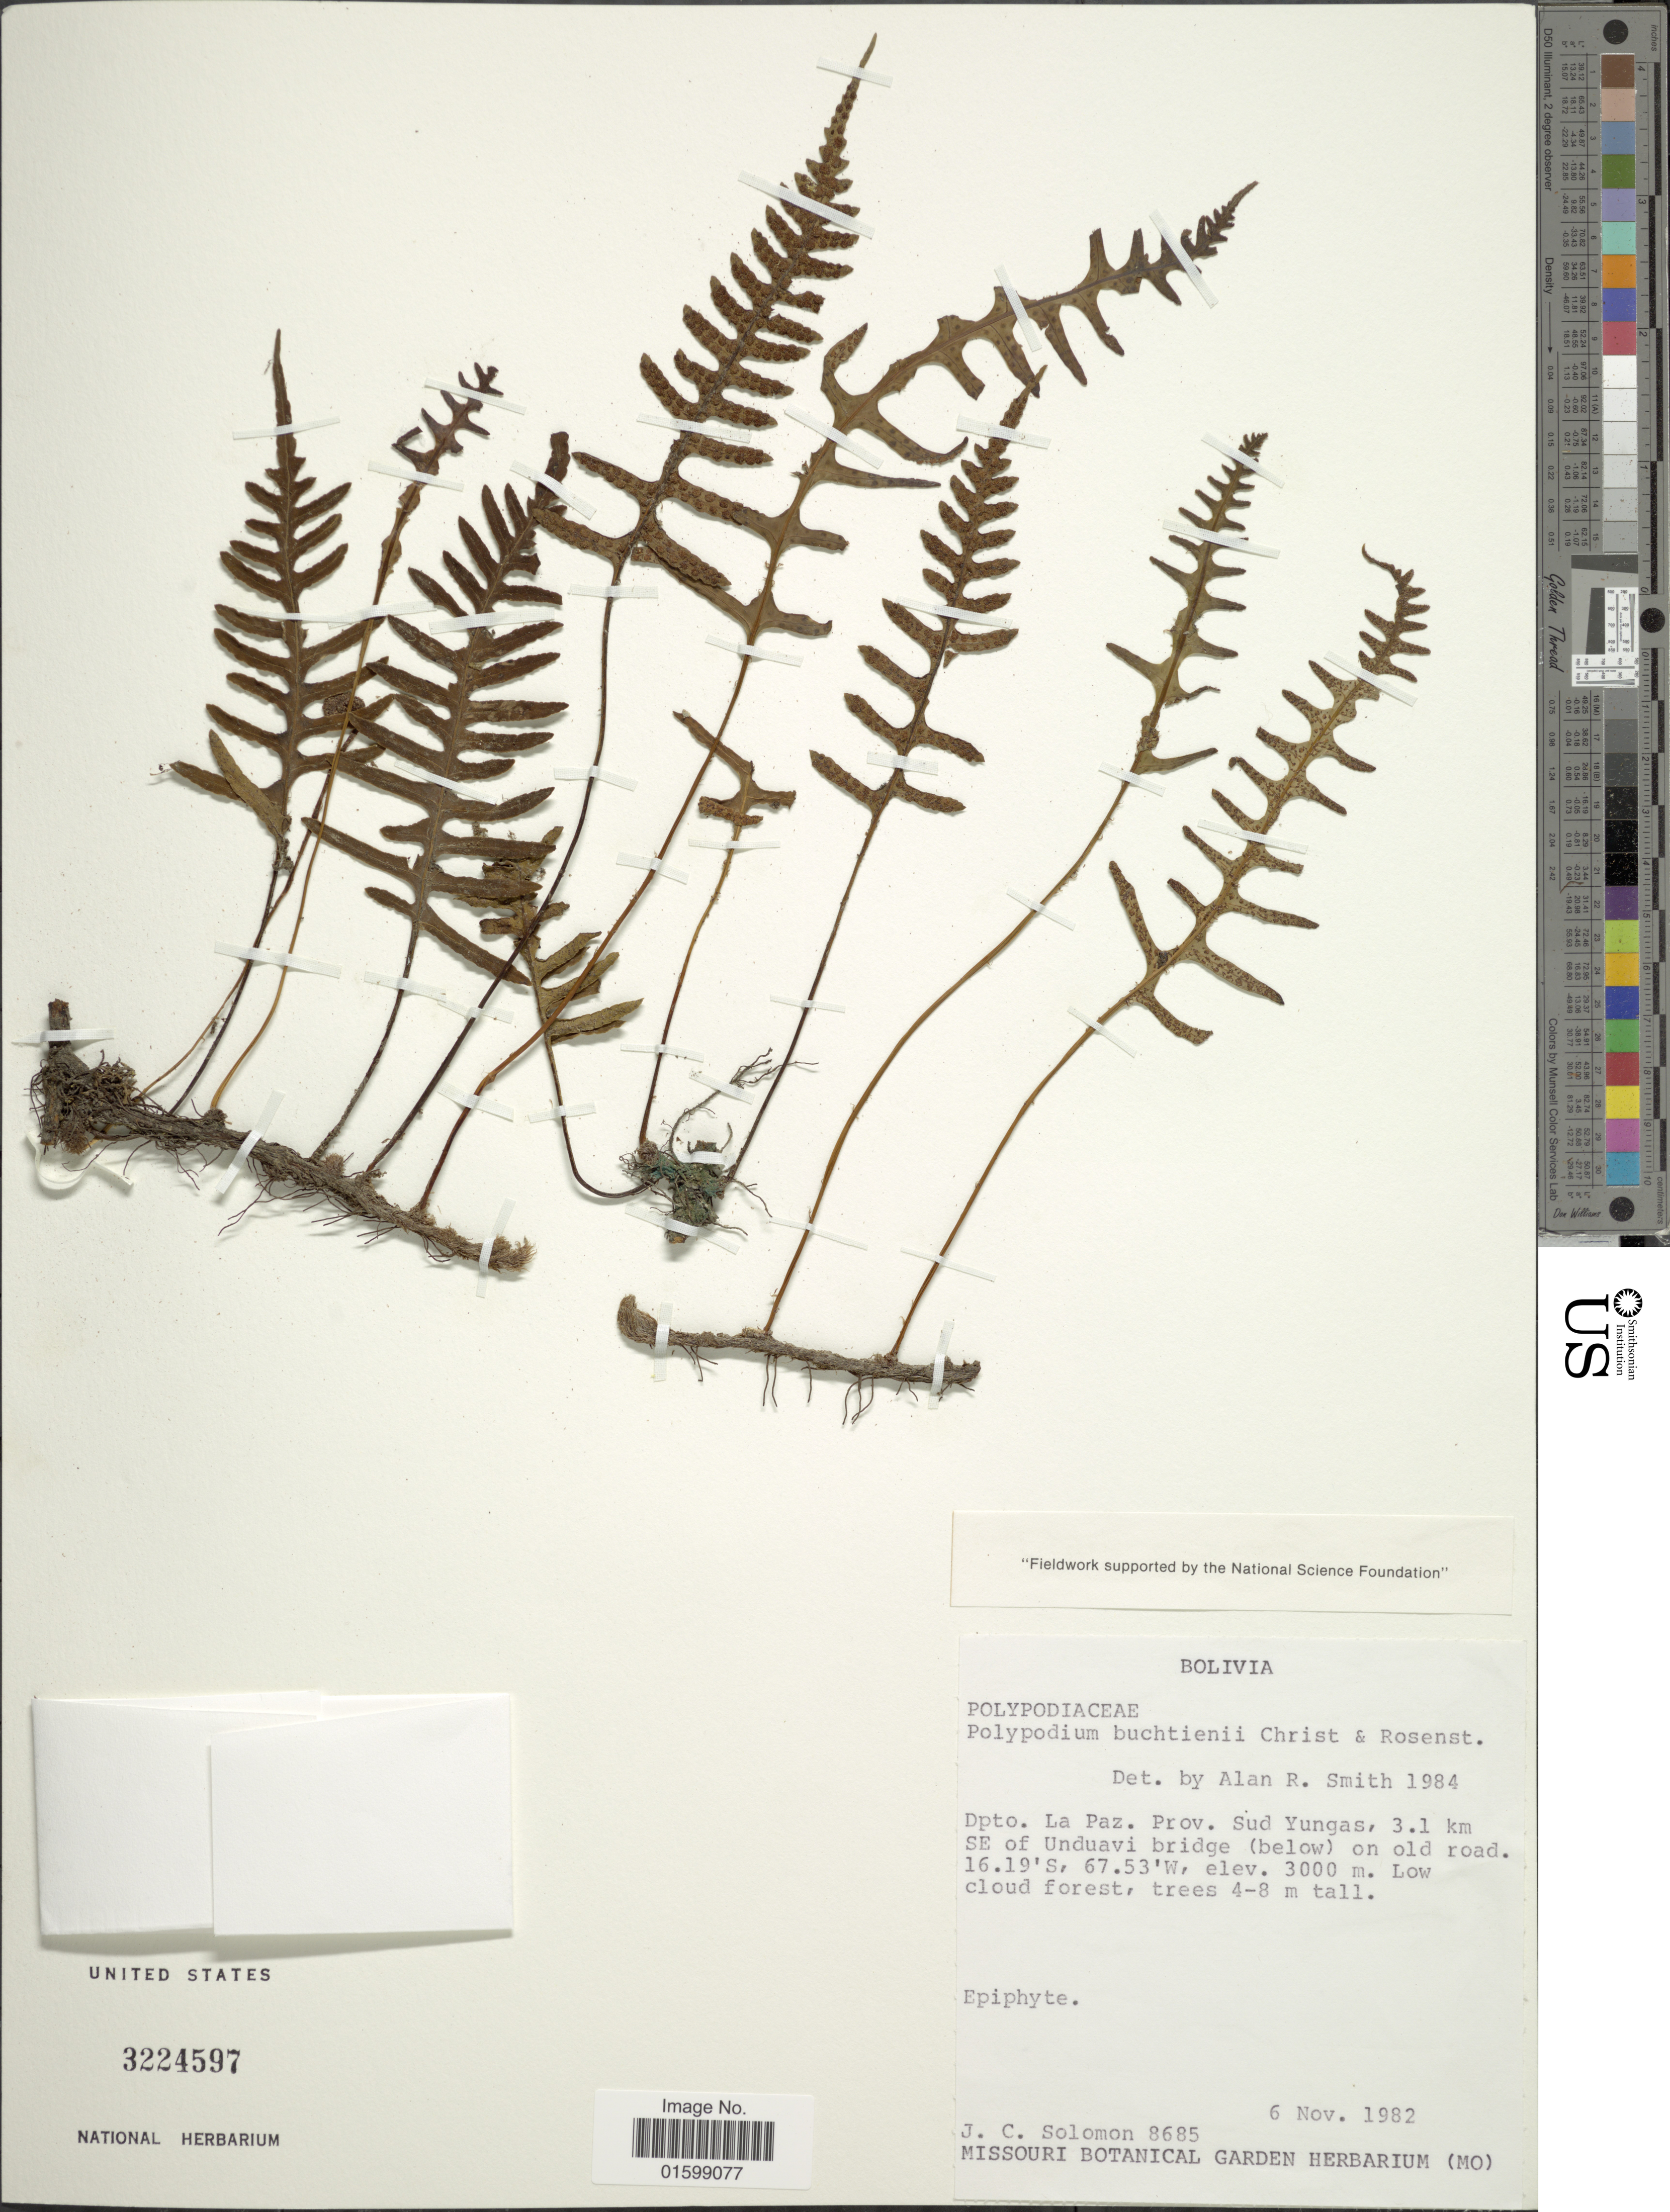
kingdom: Plantae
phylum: Tracheophyta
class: Polypodiopsida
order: Polypodiales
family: Polypodiaceae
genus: Pleopeltis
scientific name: Pleopeltis buchtienii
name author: (Christ & Rosenst.) A.R. Sm.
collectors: J. C. Solomon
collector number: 8685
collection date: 1982-11-06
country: Bolivia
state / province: La Paz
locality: Prov. de Sud Yungas, 3.1 km SE of Unduavi bridge (below) on old road, low cloud forest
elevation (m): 3000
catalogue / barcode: US 3224597